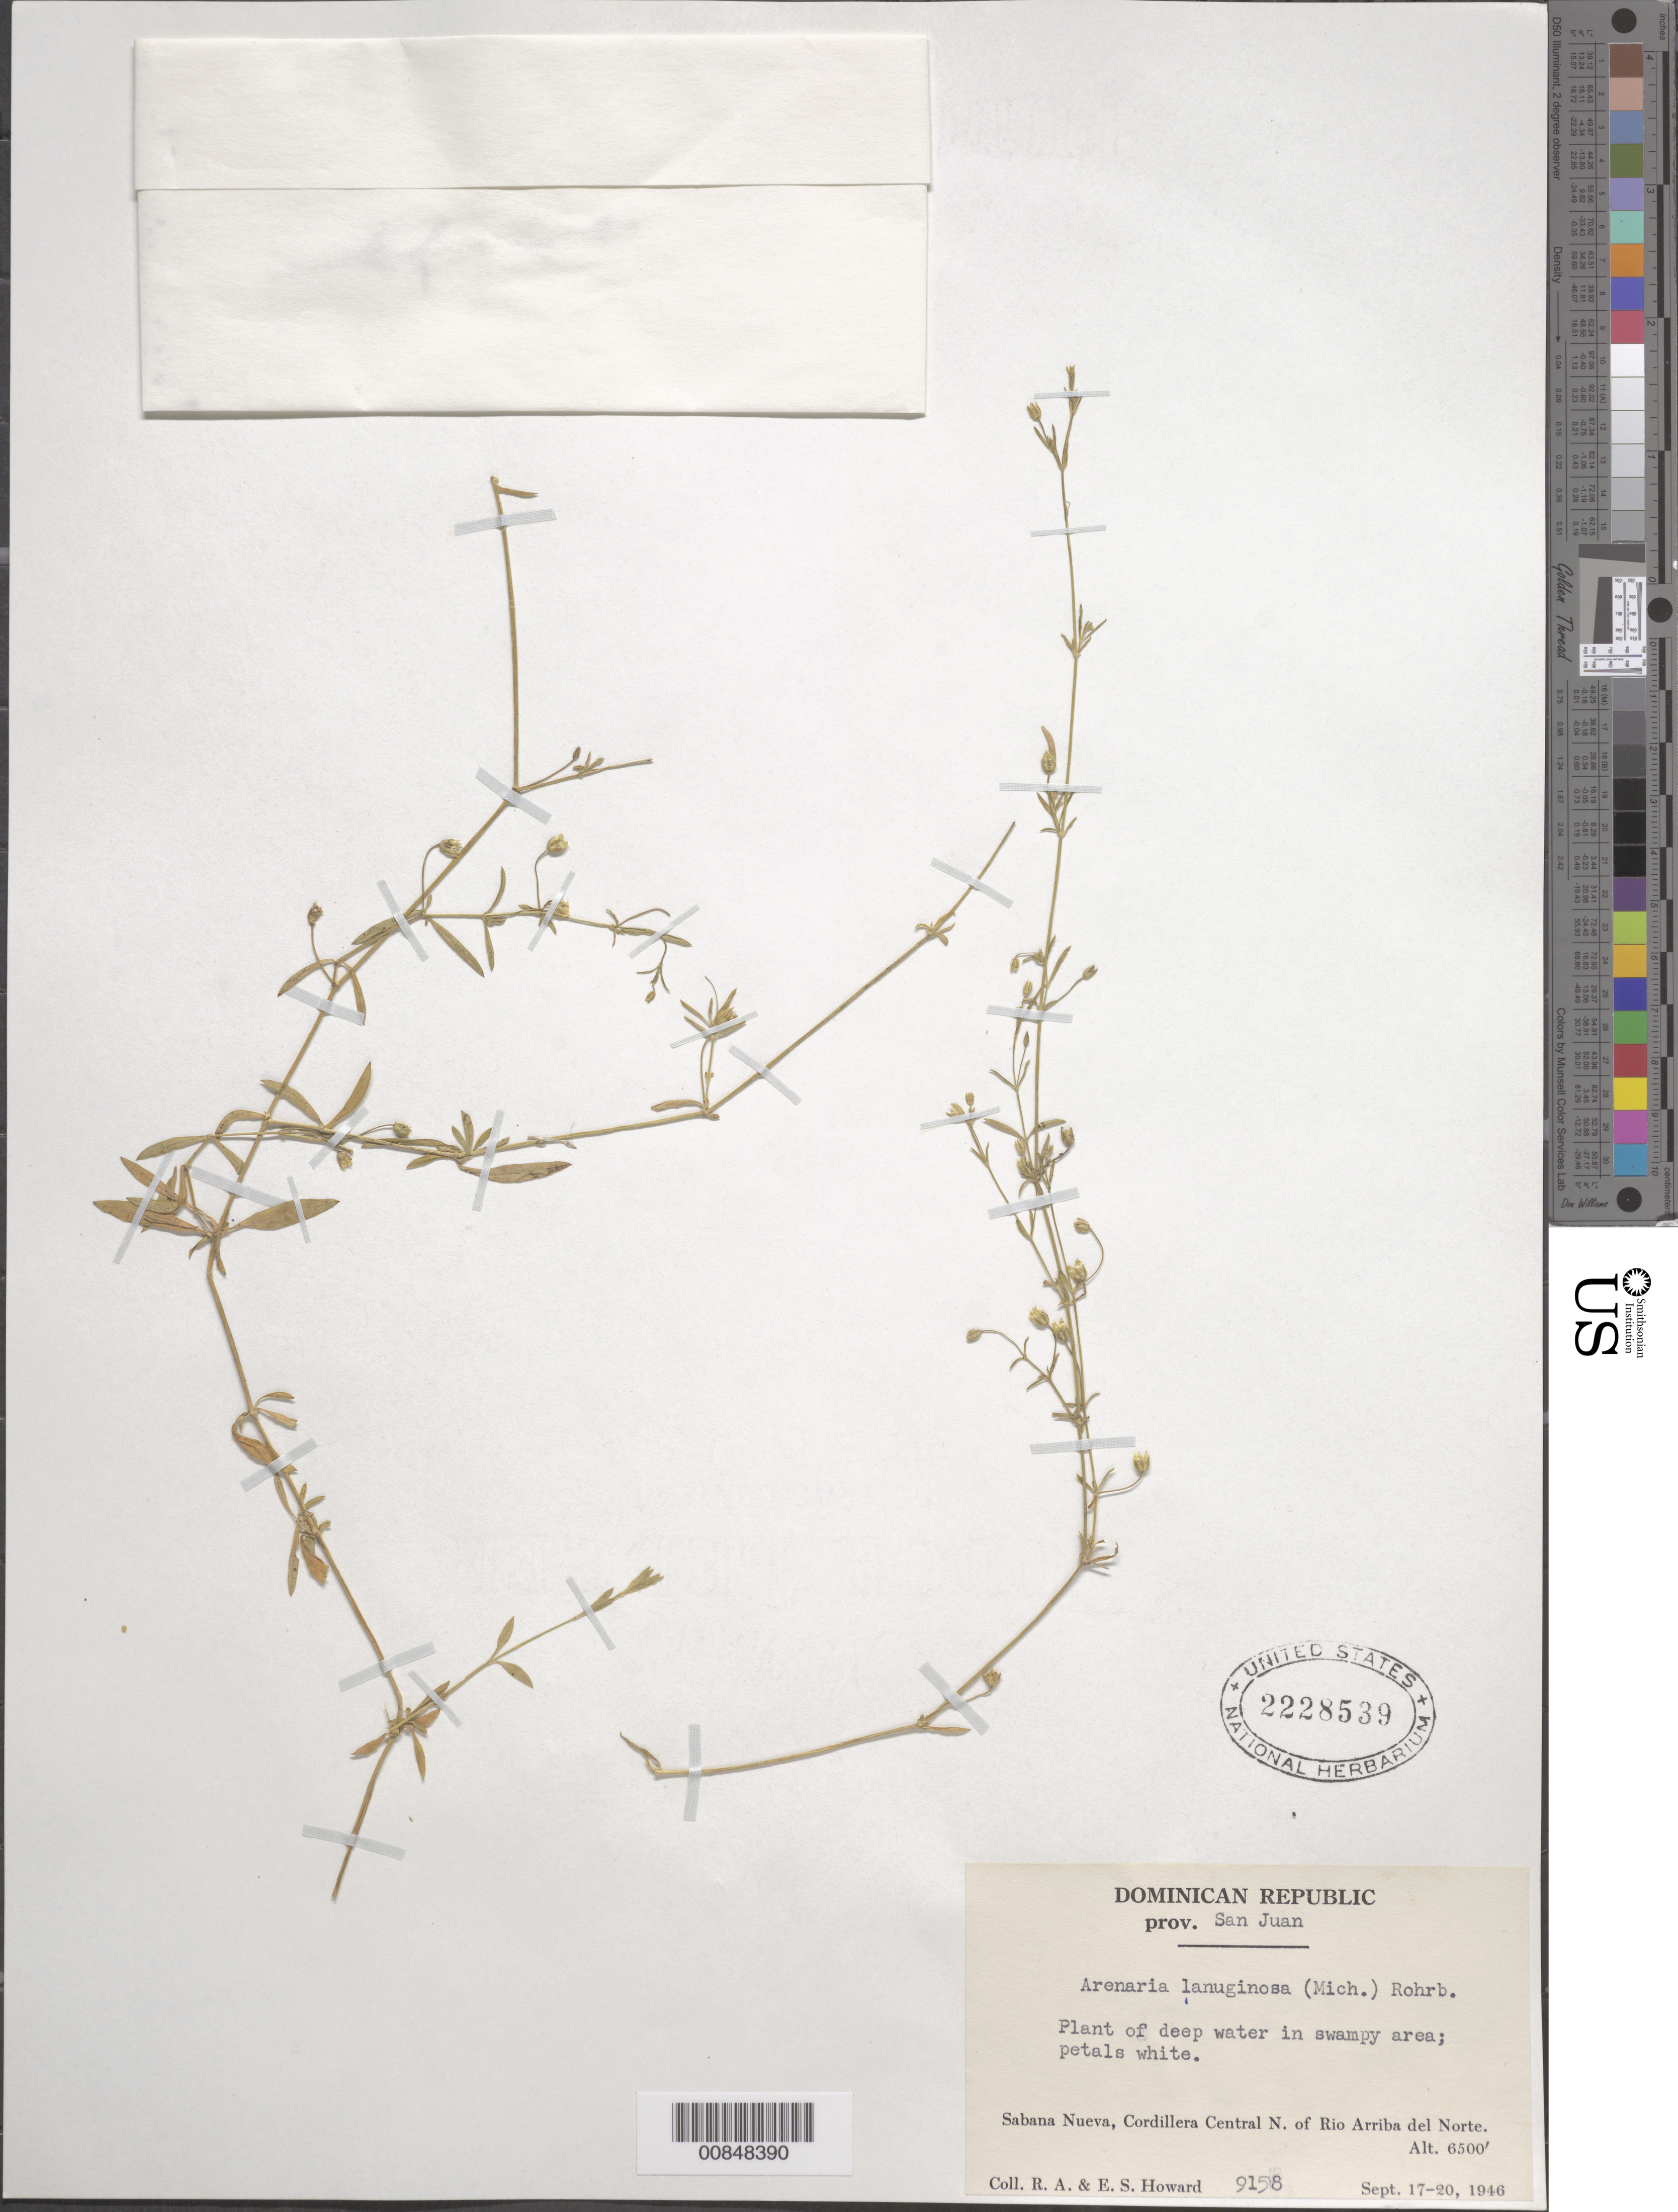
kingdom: Plantae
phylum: Tracheophyta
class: Magnoliopsida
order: Caryophyllales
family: Caryophyllaceae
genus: Arenaria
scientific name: Arenaria lanuginosa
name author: (Michx.) Rohrb.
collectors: R. A. Howard & E. S. Howard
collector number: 9158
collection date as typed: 17 Sep 1946 to 20 Sep 1946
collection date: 1946-09-17/1946-09-20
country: Dominican Republic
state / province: San Juan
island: Hispaniola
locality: Sabana Nueva, Cordillera Central N. of Río Arriba del Norte.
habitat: Plant of deep water in swampy area.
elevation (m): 1981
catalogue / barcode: US 2228539